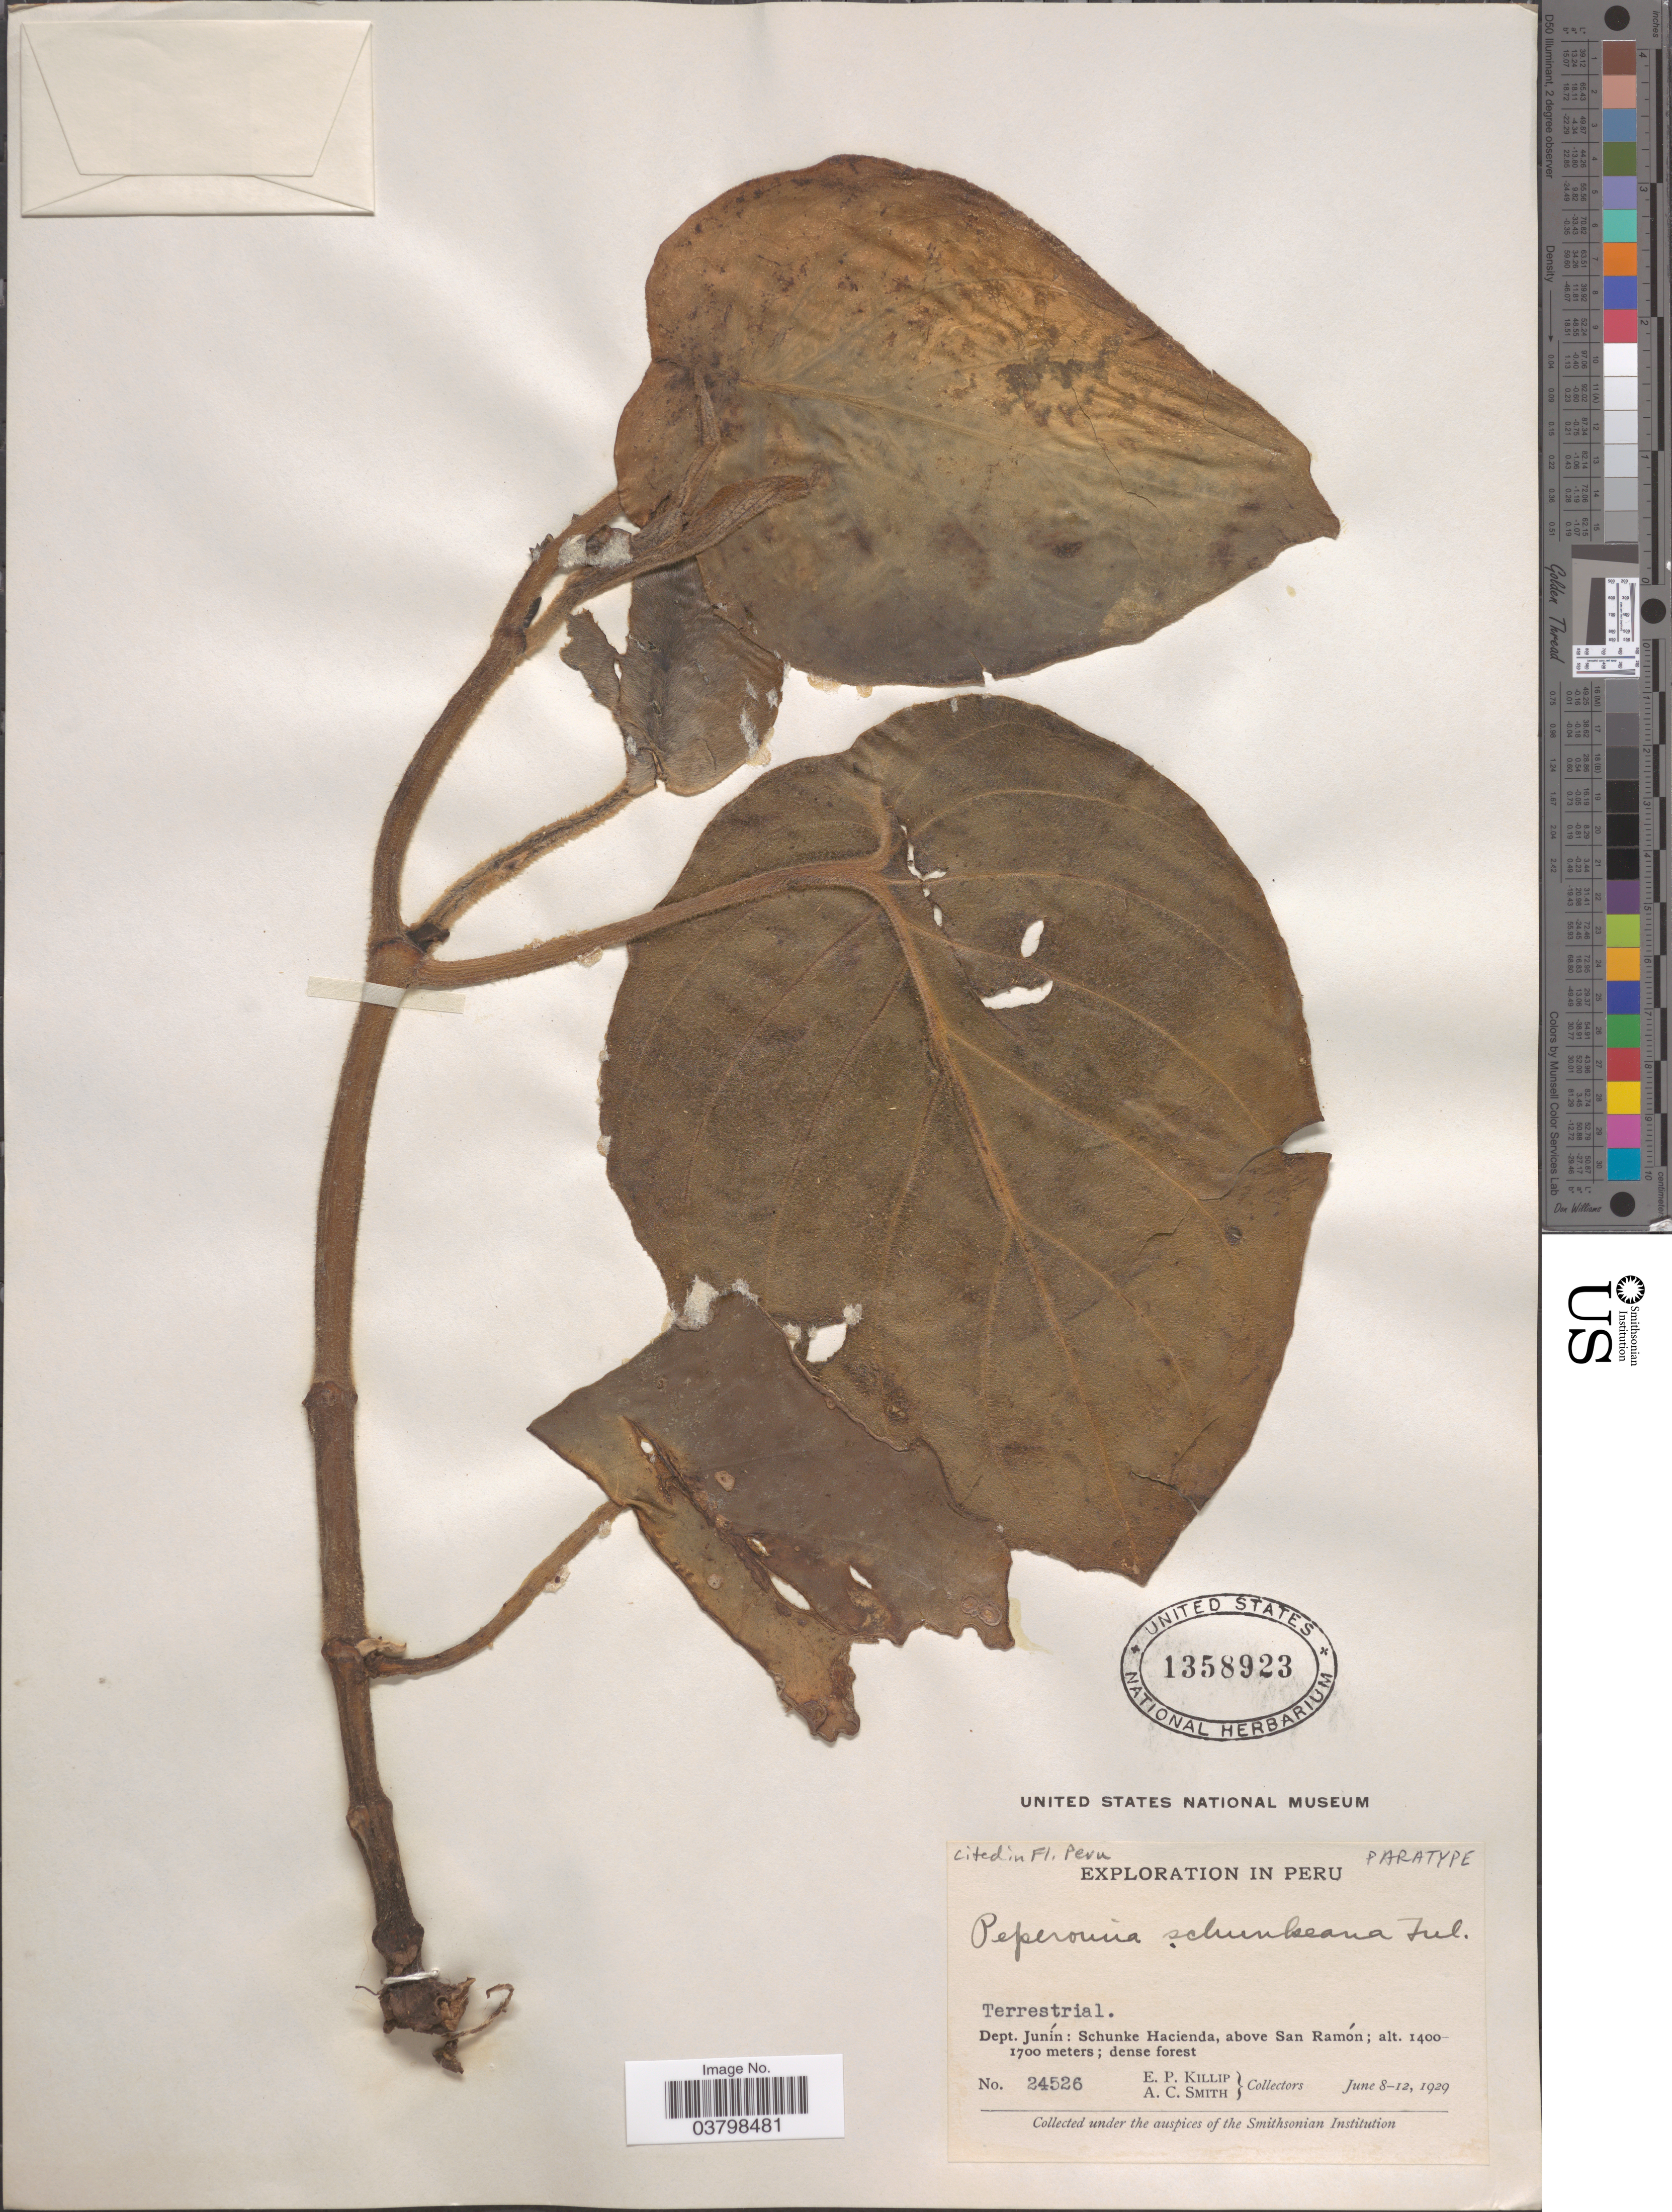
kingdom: Plantae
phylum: Tracheophyta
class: Magnoliopsida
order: Piperales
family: Piperaceae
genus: Peperomia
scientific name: Peperomia schunkeana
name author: Trel.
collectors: E. P. Killip & A. C. Smith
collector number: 24526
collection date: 1929-06-08/1929-06-12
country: Peru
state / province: Junín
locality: Dept. Junín: Schunke Hacienda, above San Ramón.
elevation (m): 1400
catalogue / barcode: US 1358923